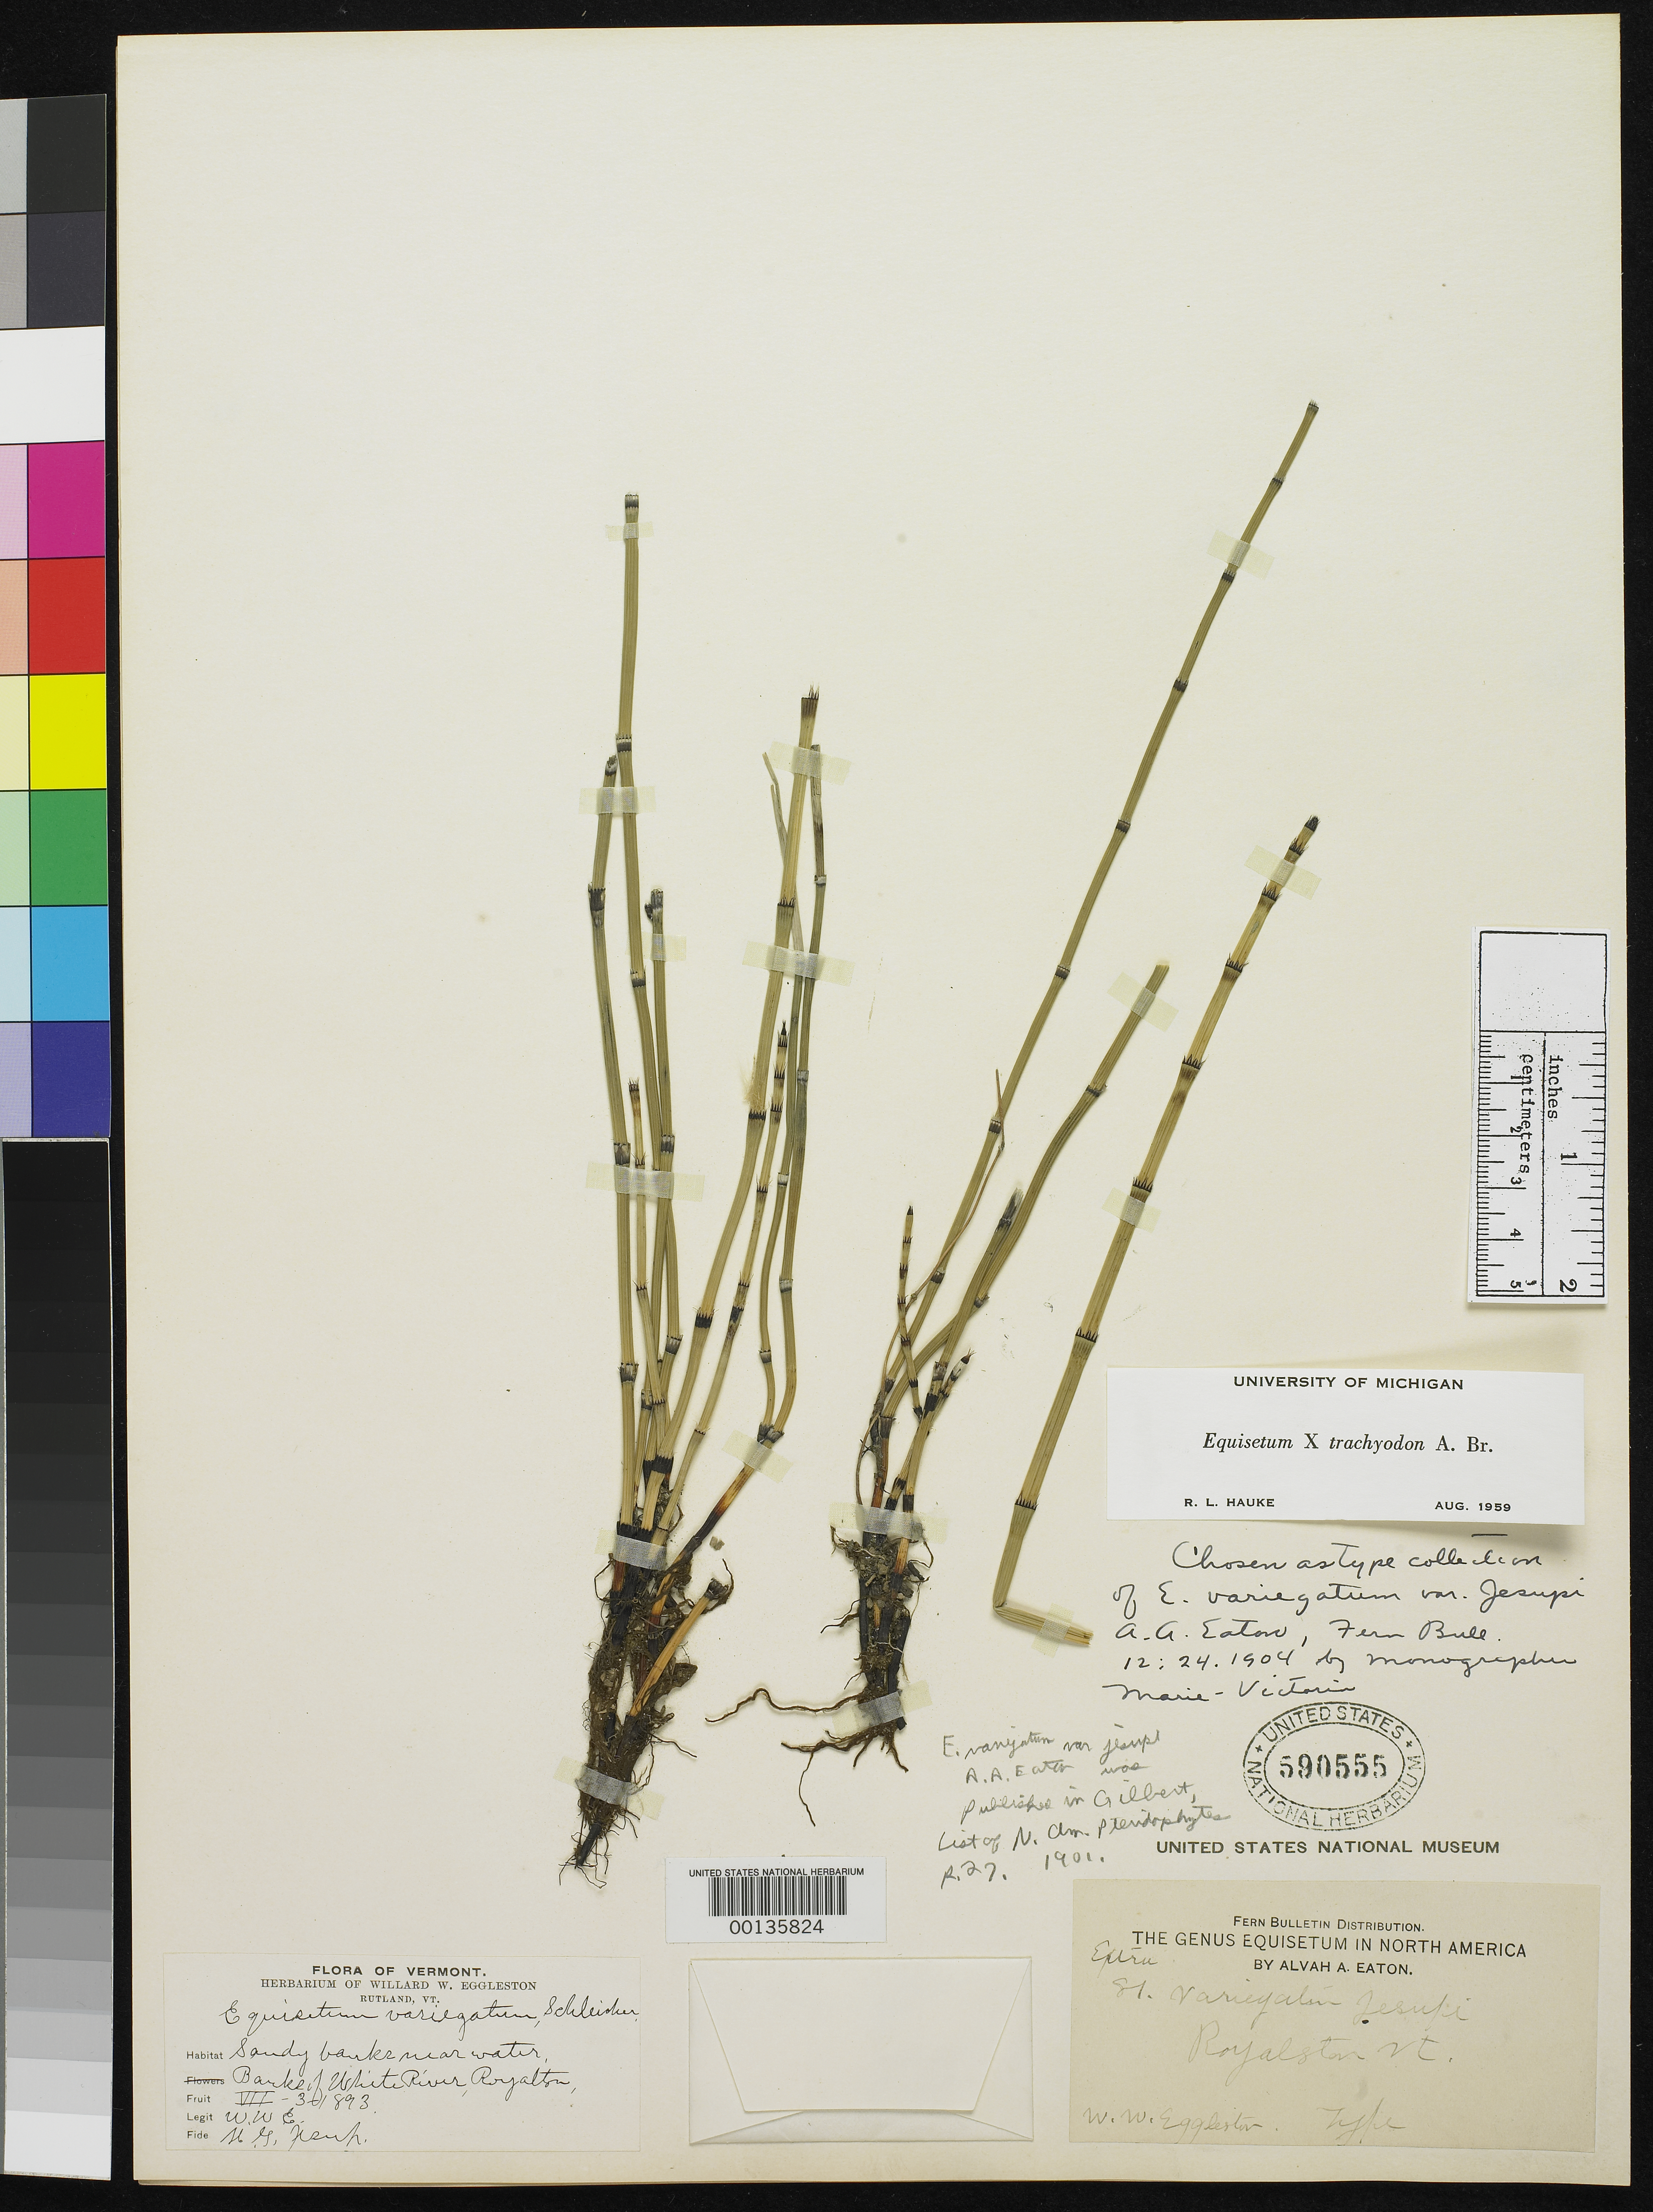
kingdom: Plantae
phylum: Tracheophyta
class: Polypodiopsida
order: Equisetales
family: Equisetaceae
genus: Equisetum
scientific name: Equisetum variegatum var. jesupii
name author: A.A. Eaton ex Gilbert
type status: Type Collection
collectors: W. W. Eggleston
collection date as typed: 03 Jul 1893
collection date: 1893-07-03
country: United States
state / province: Vermont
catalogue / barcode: US 590555